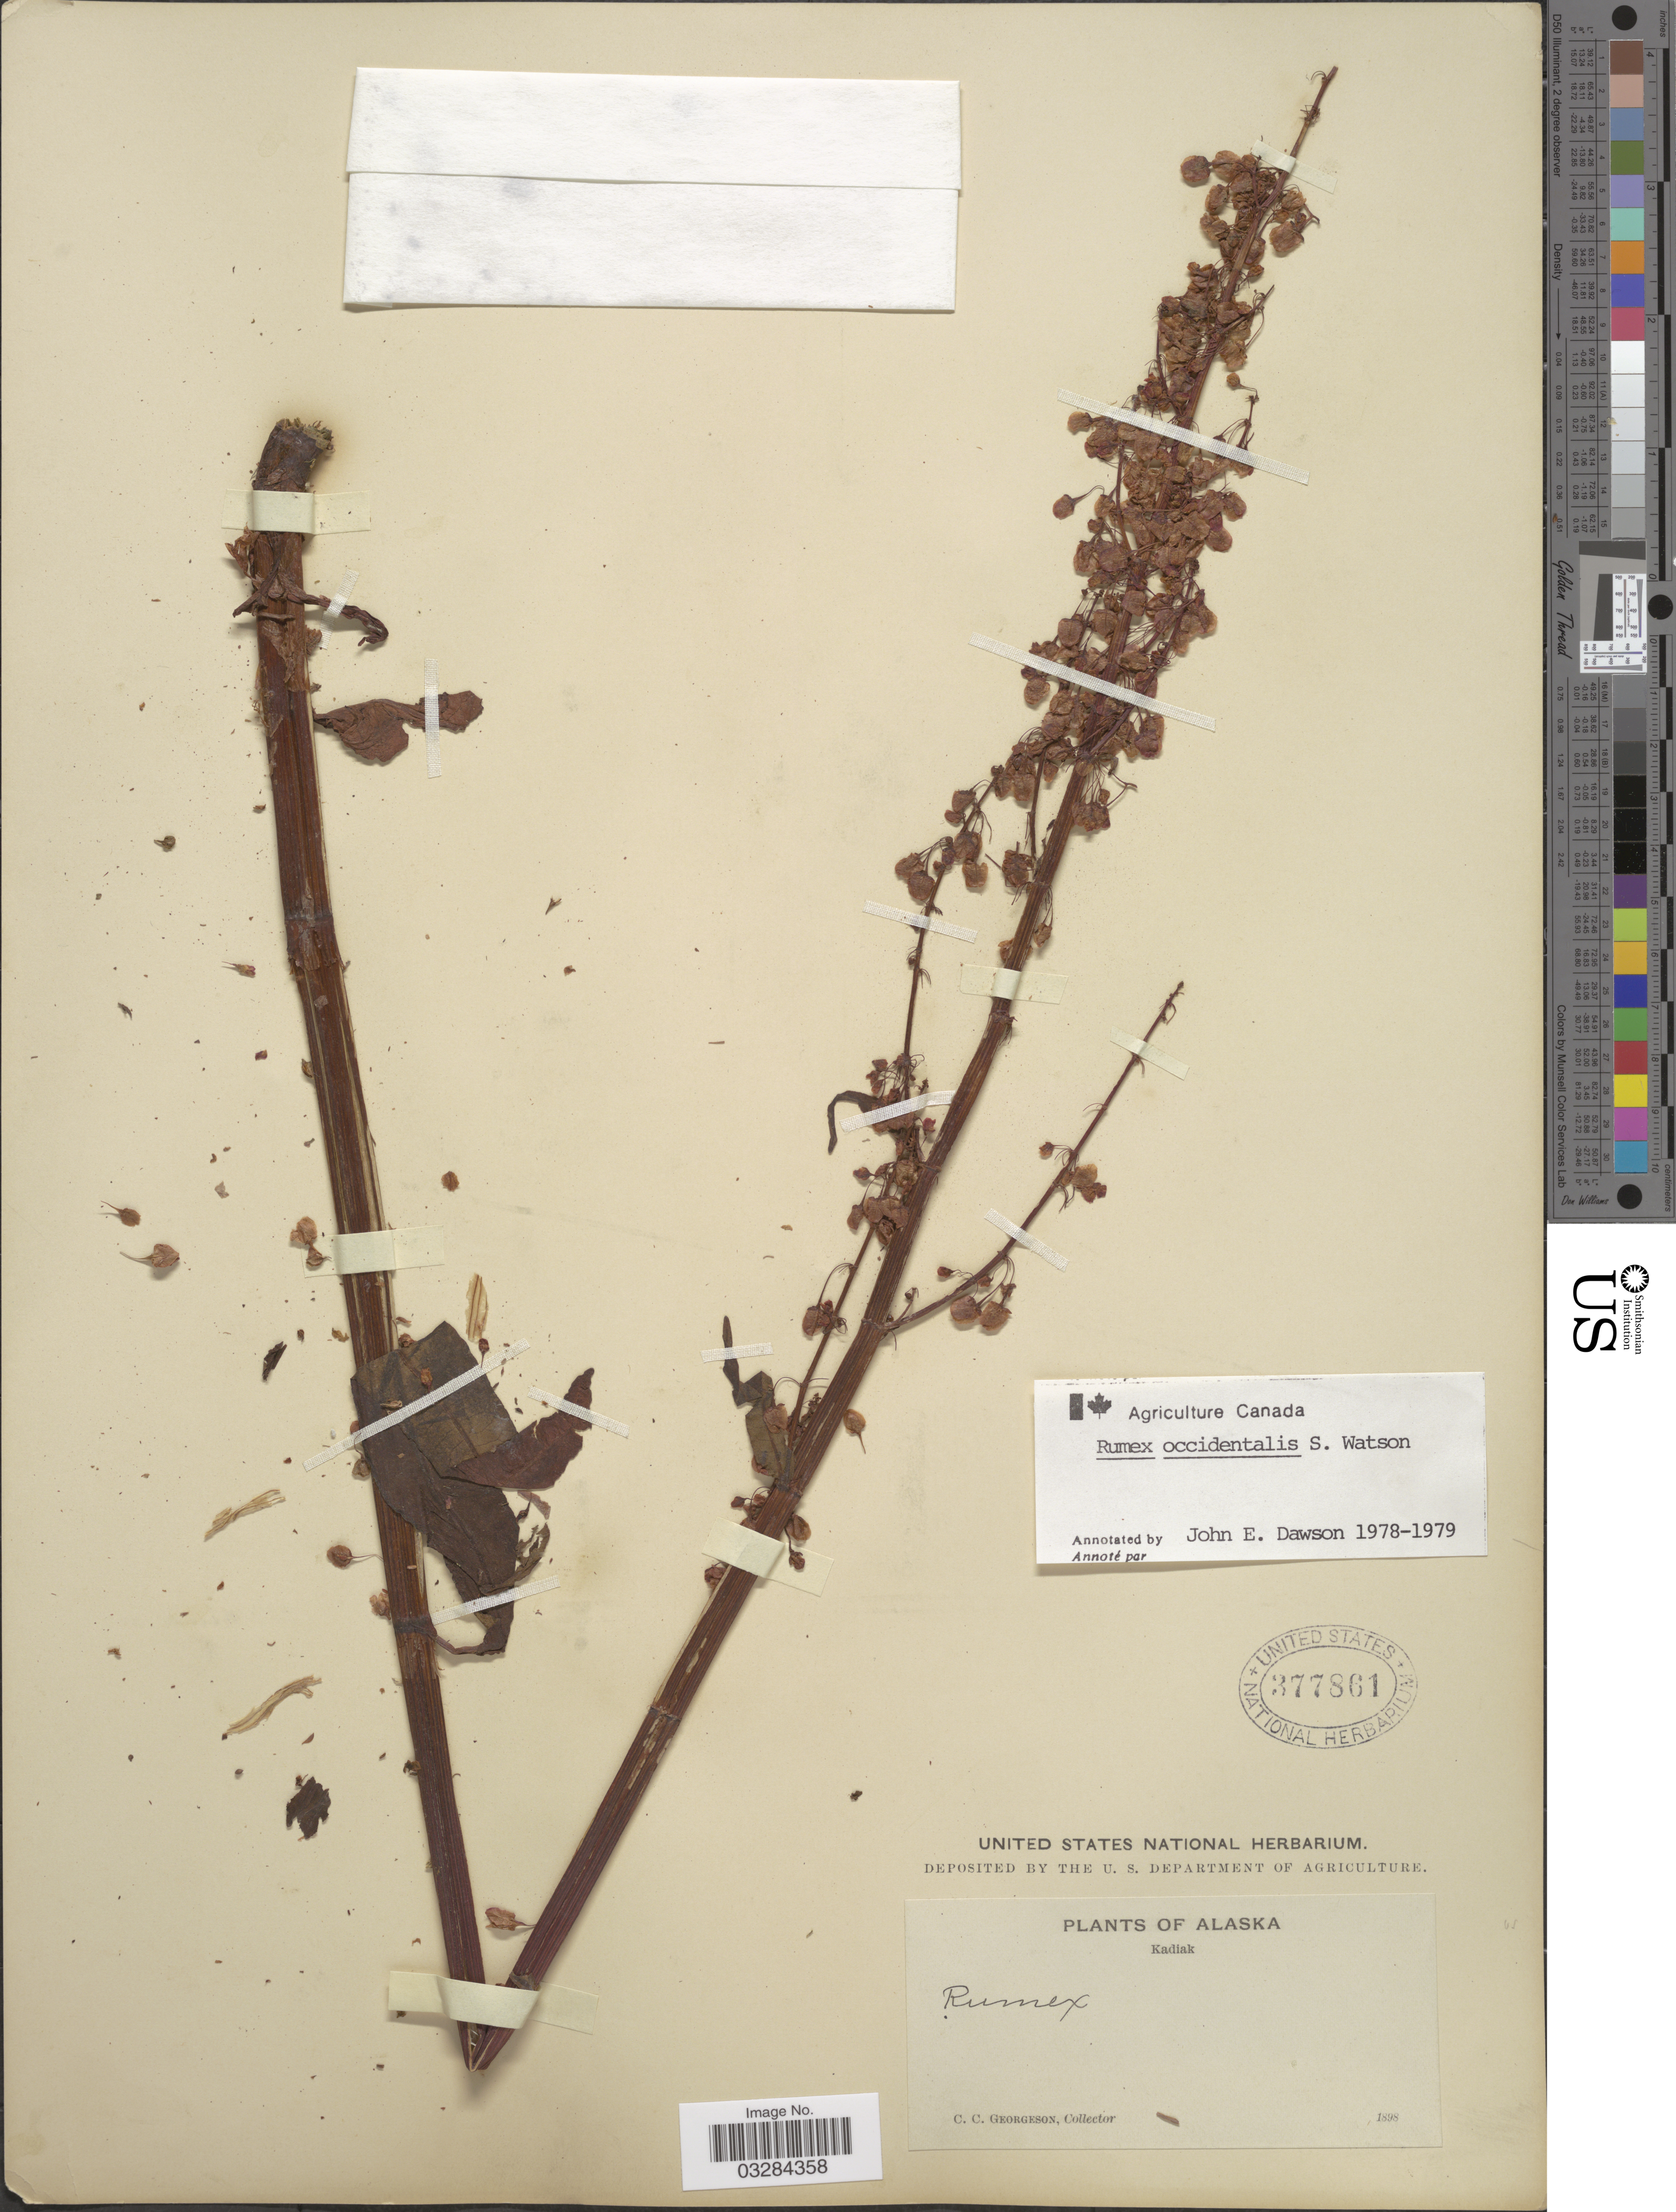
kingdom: Plantae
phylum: Tracheophyta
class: Magnoliopsida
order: Caryophyllales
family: Polygonaceae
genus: Rumex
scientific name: Rumex occidentalis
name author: S. Watson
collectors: C. Georgeson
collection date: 1898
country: United States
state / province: Alaska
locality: Kadiak.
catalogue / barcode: US 377861